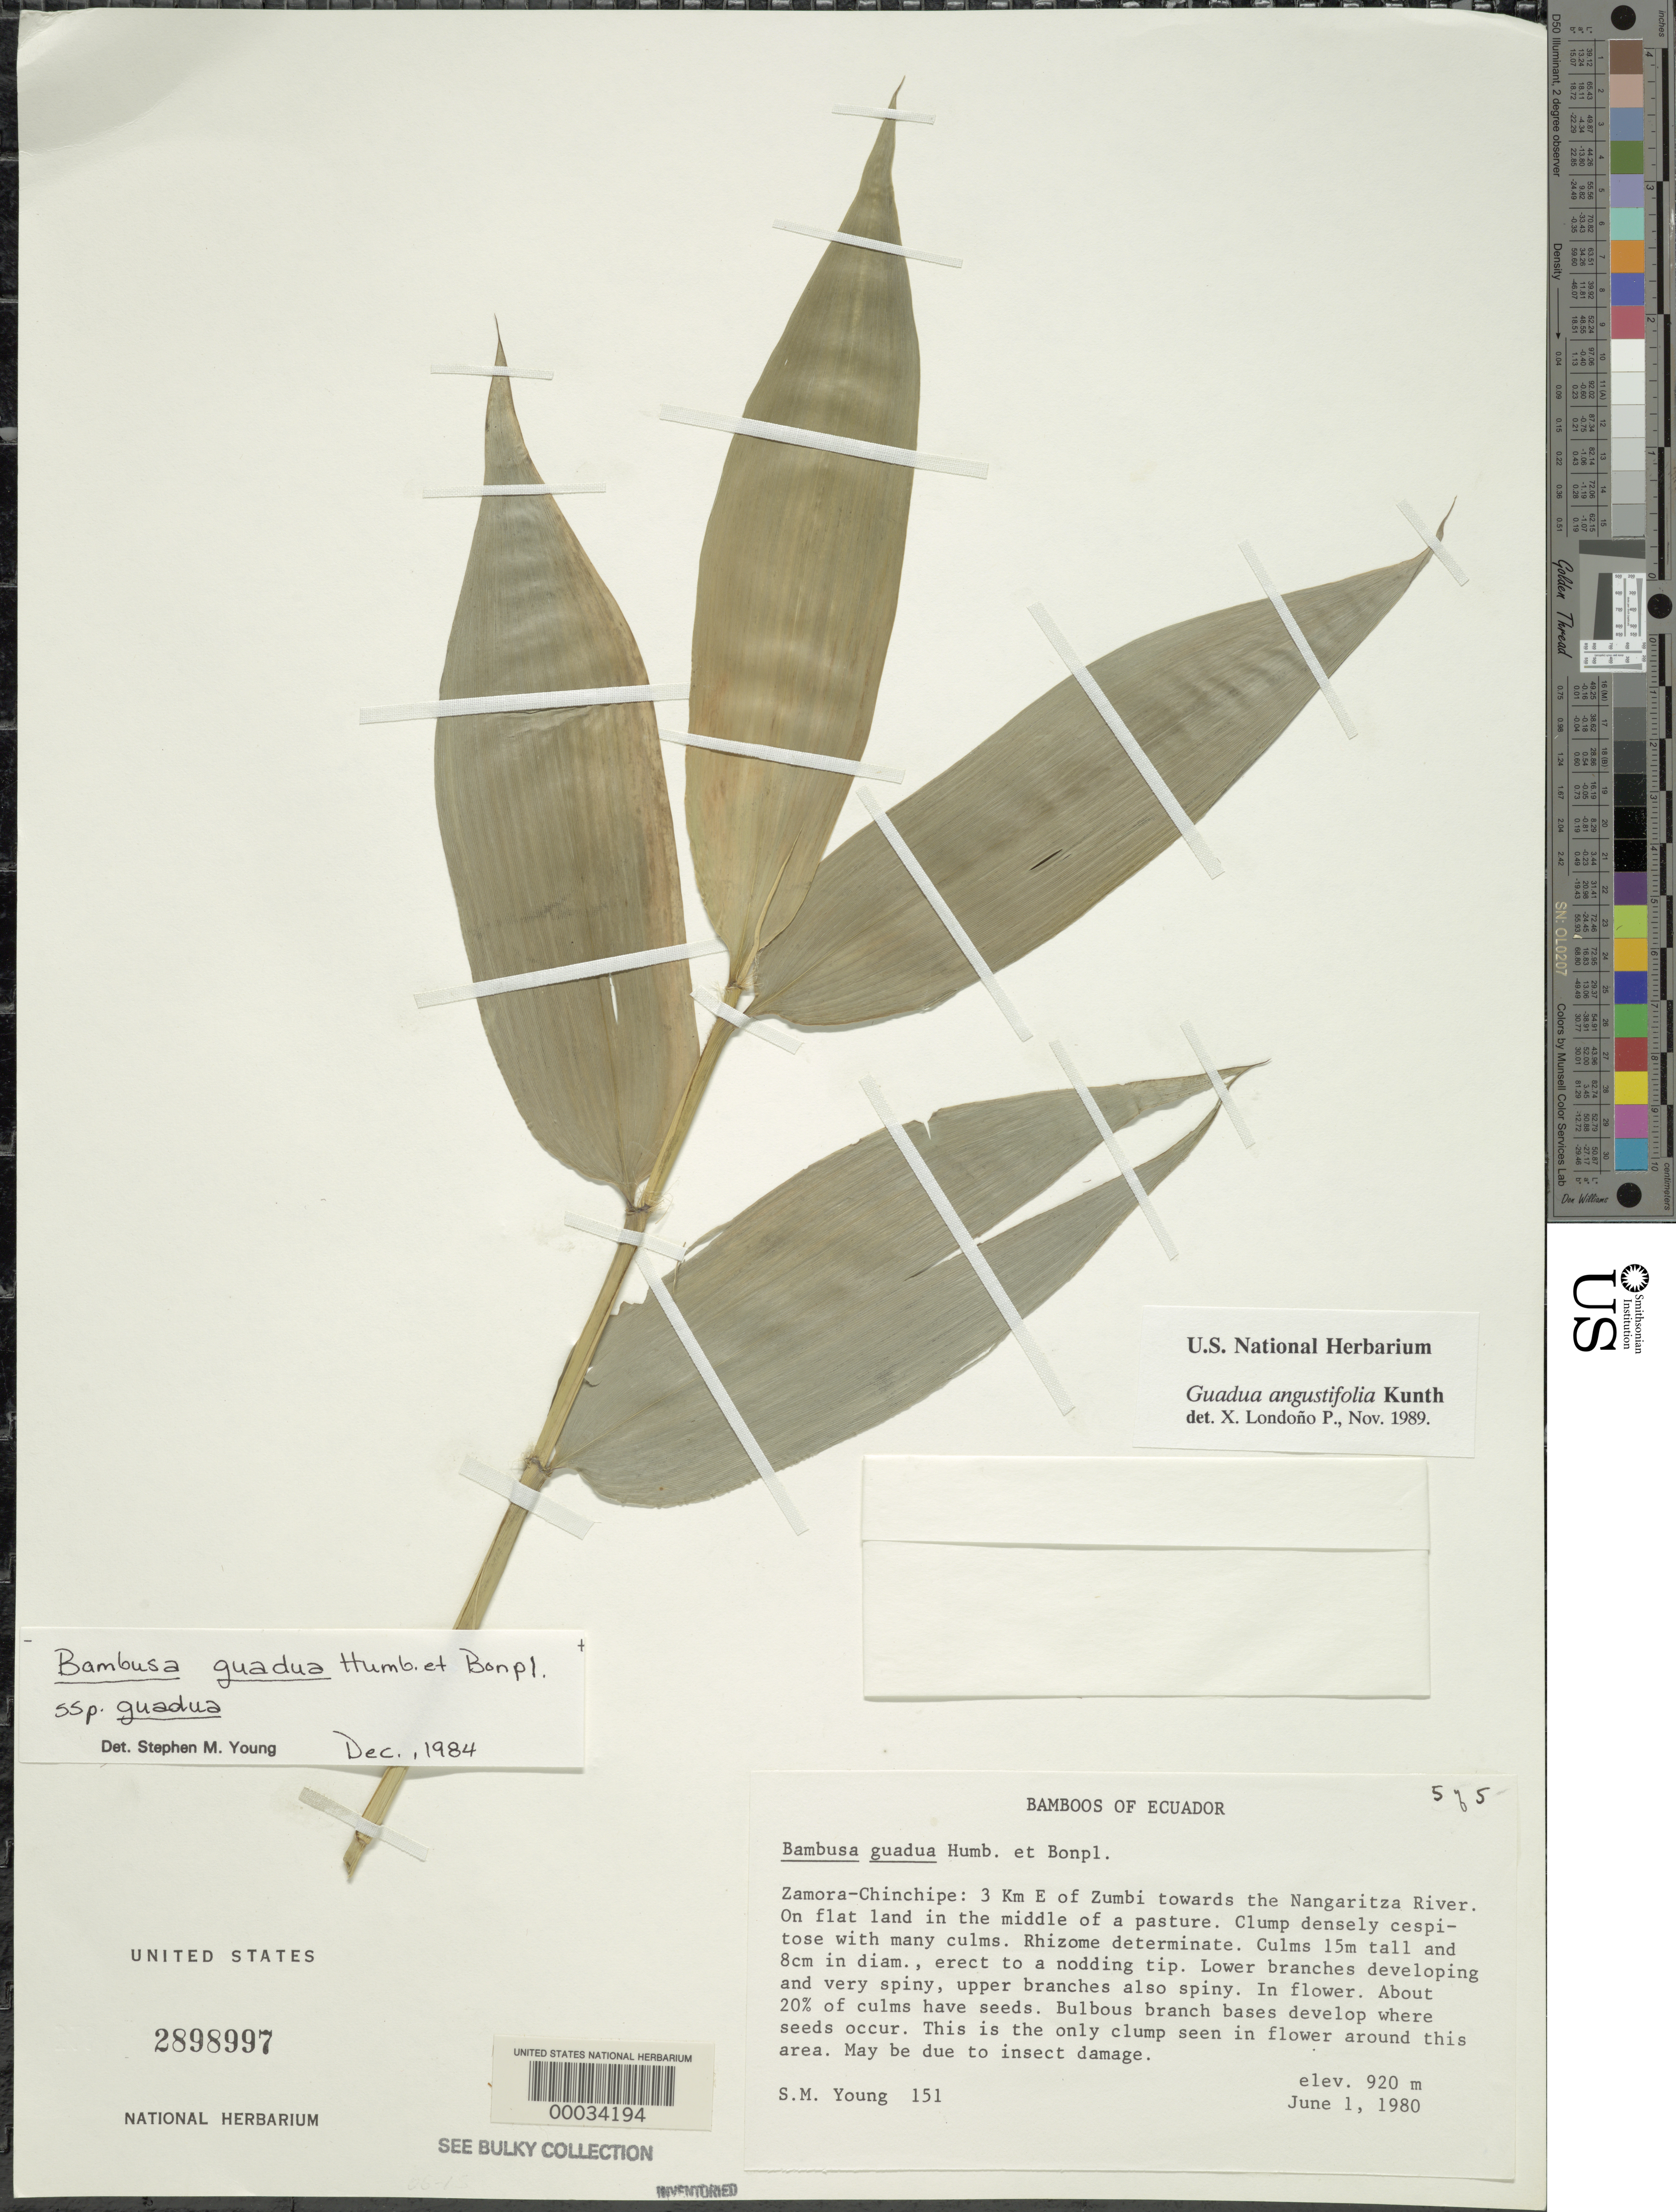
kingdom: Plantae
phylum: Tracheophyta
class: Liliopsida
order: Poales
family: Poaceae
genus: Guadua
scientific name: Guadua angustifolia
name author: Kunth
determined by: Londoño, X., (TULV), Jardin Botanico "Juan Maria Cespedes"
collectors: S. Young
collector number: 151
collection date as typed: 01 Jun 1980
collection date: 1980-06-01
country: Ecuador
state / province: Zamora-Chinchipe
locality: Zumbi, nangaritza River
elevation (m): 920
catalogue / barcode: US 2898997